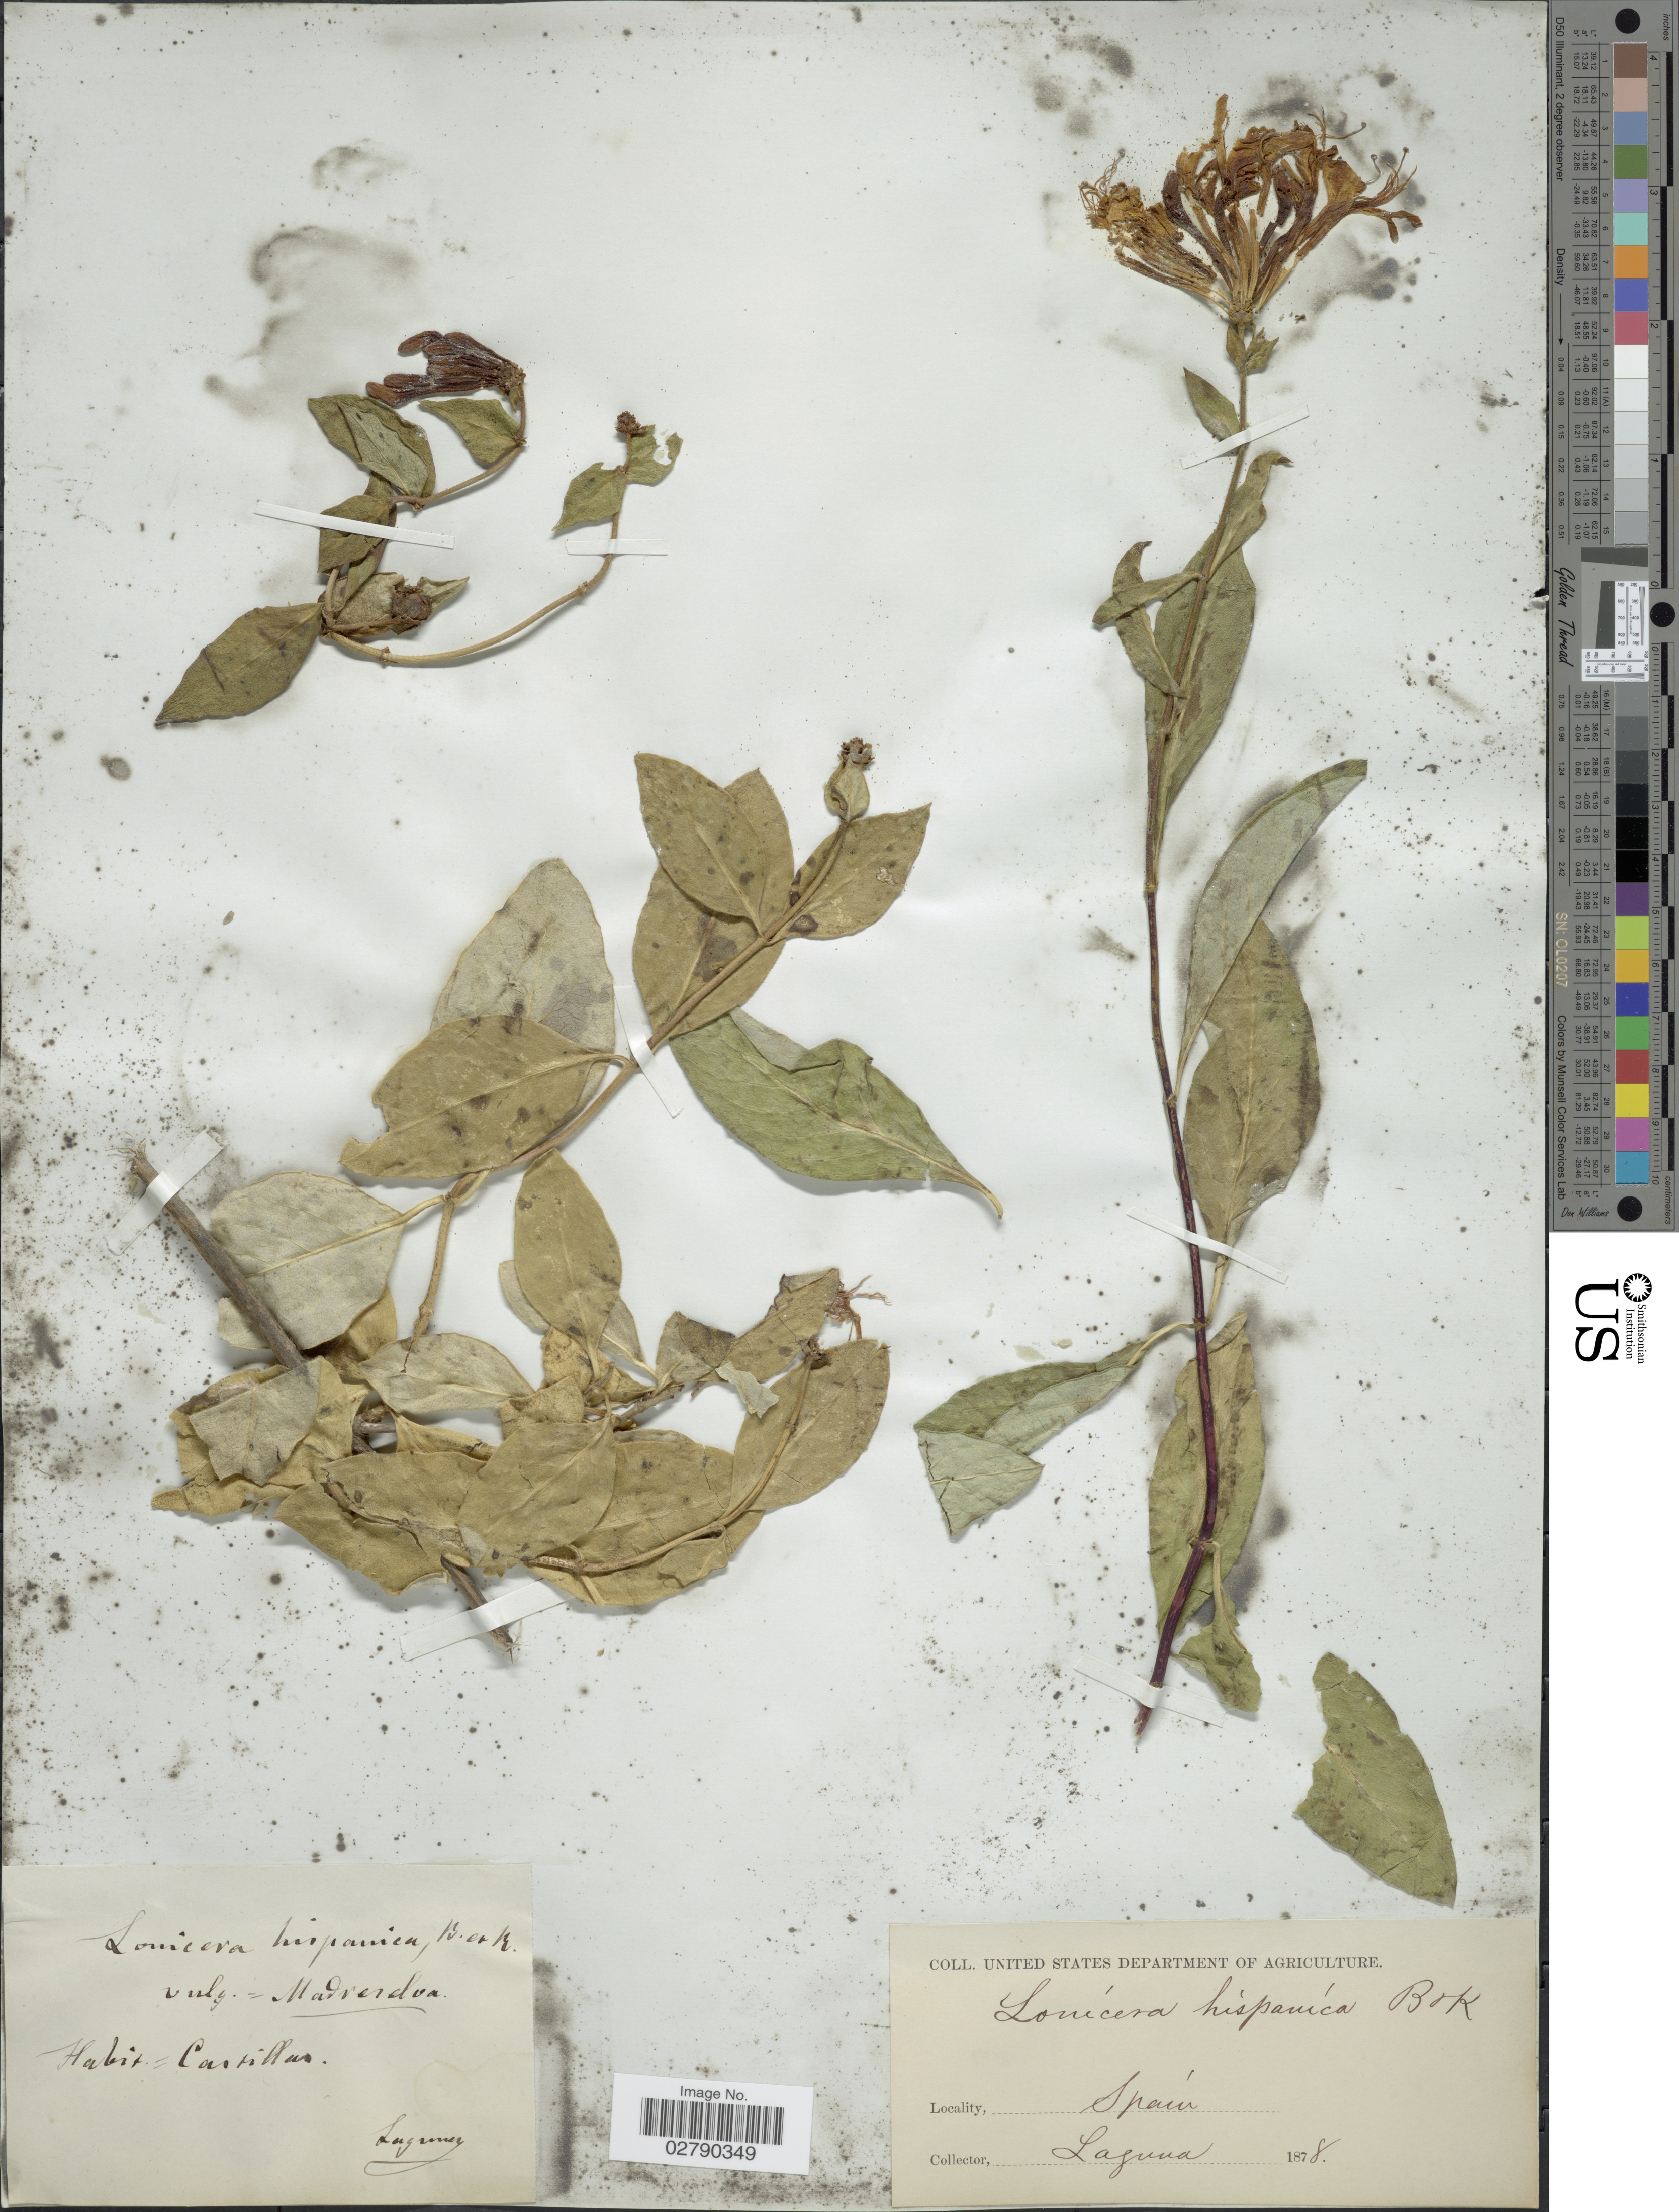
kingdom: Plantae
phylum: Tracheophyta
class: Magnoliopsida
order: Dipsacales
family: Caprifoliaceae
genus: Lonicera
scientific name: Lonicera hispanica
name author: Boiss. & Reut.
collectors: -. Laguna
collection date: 1878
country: Spain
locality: Castillas.